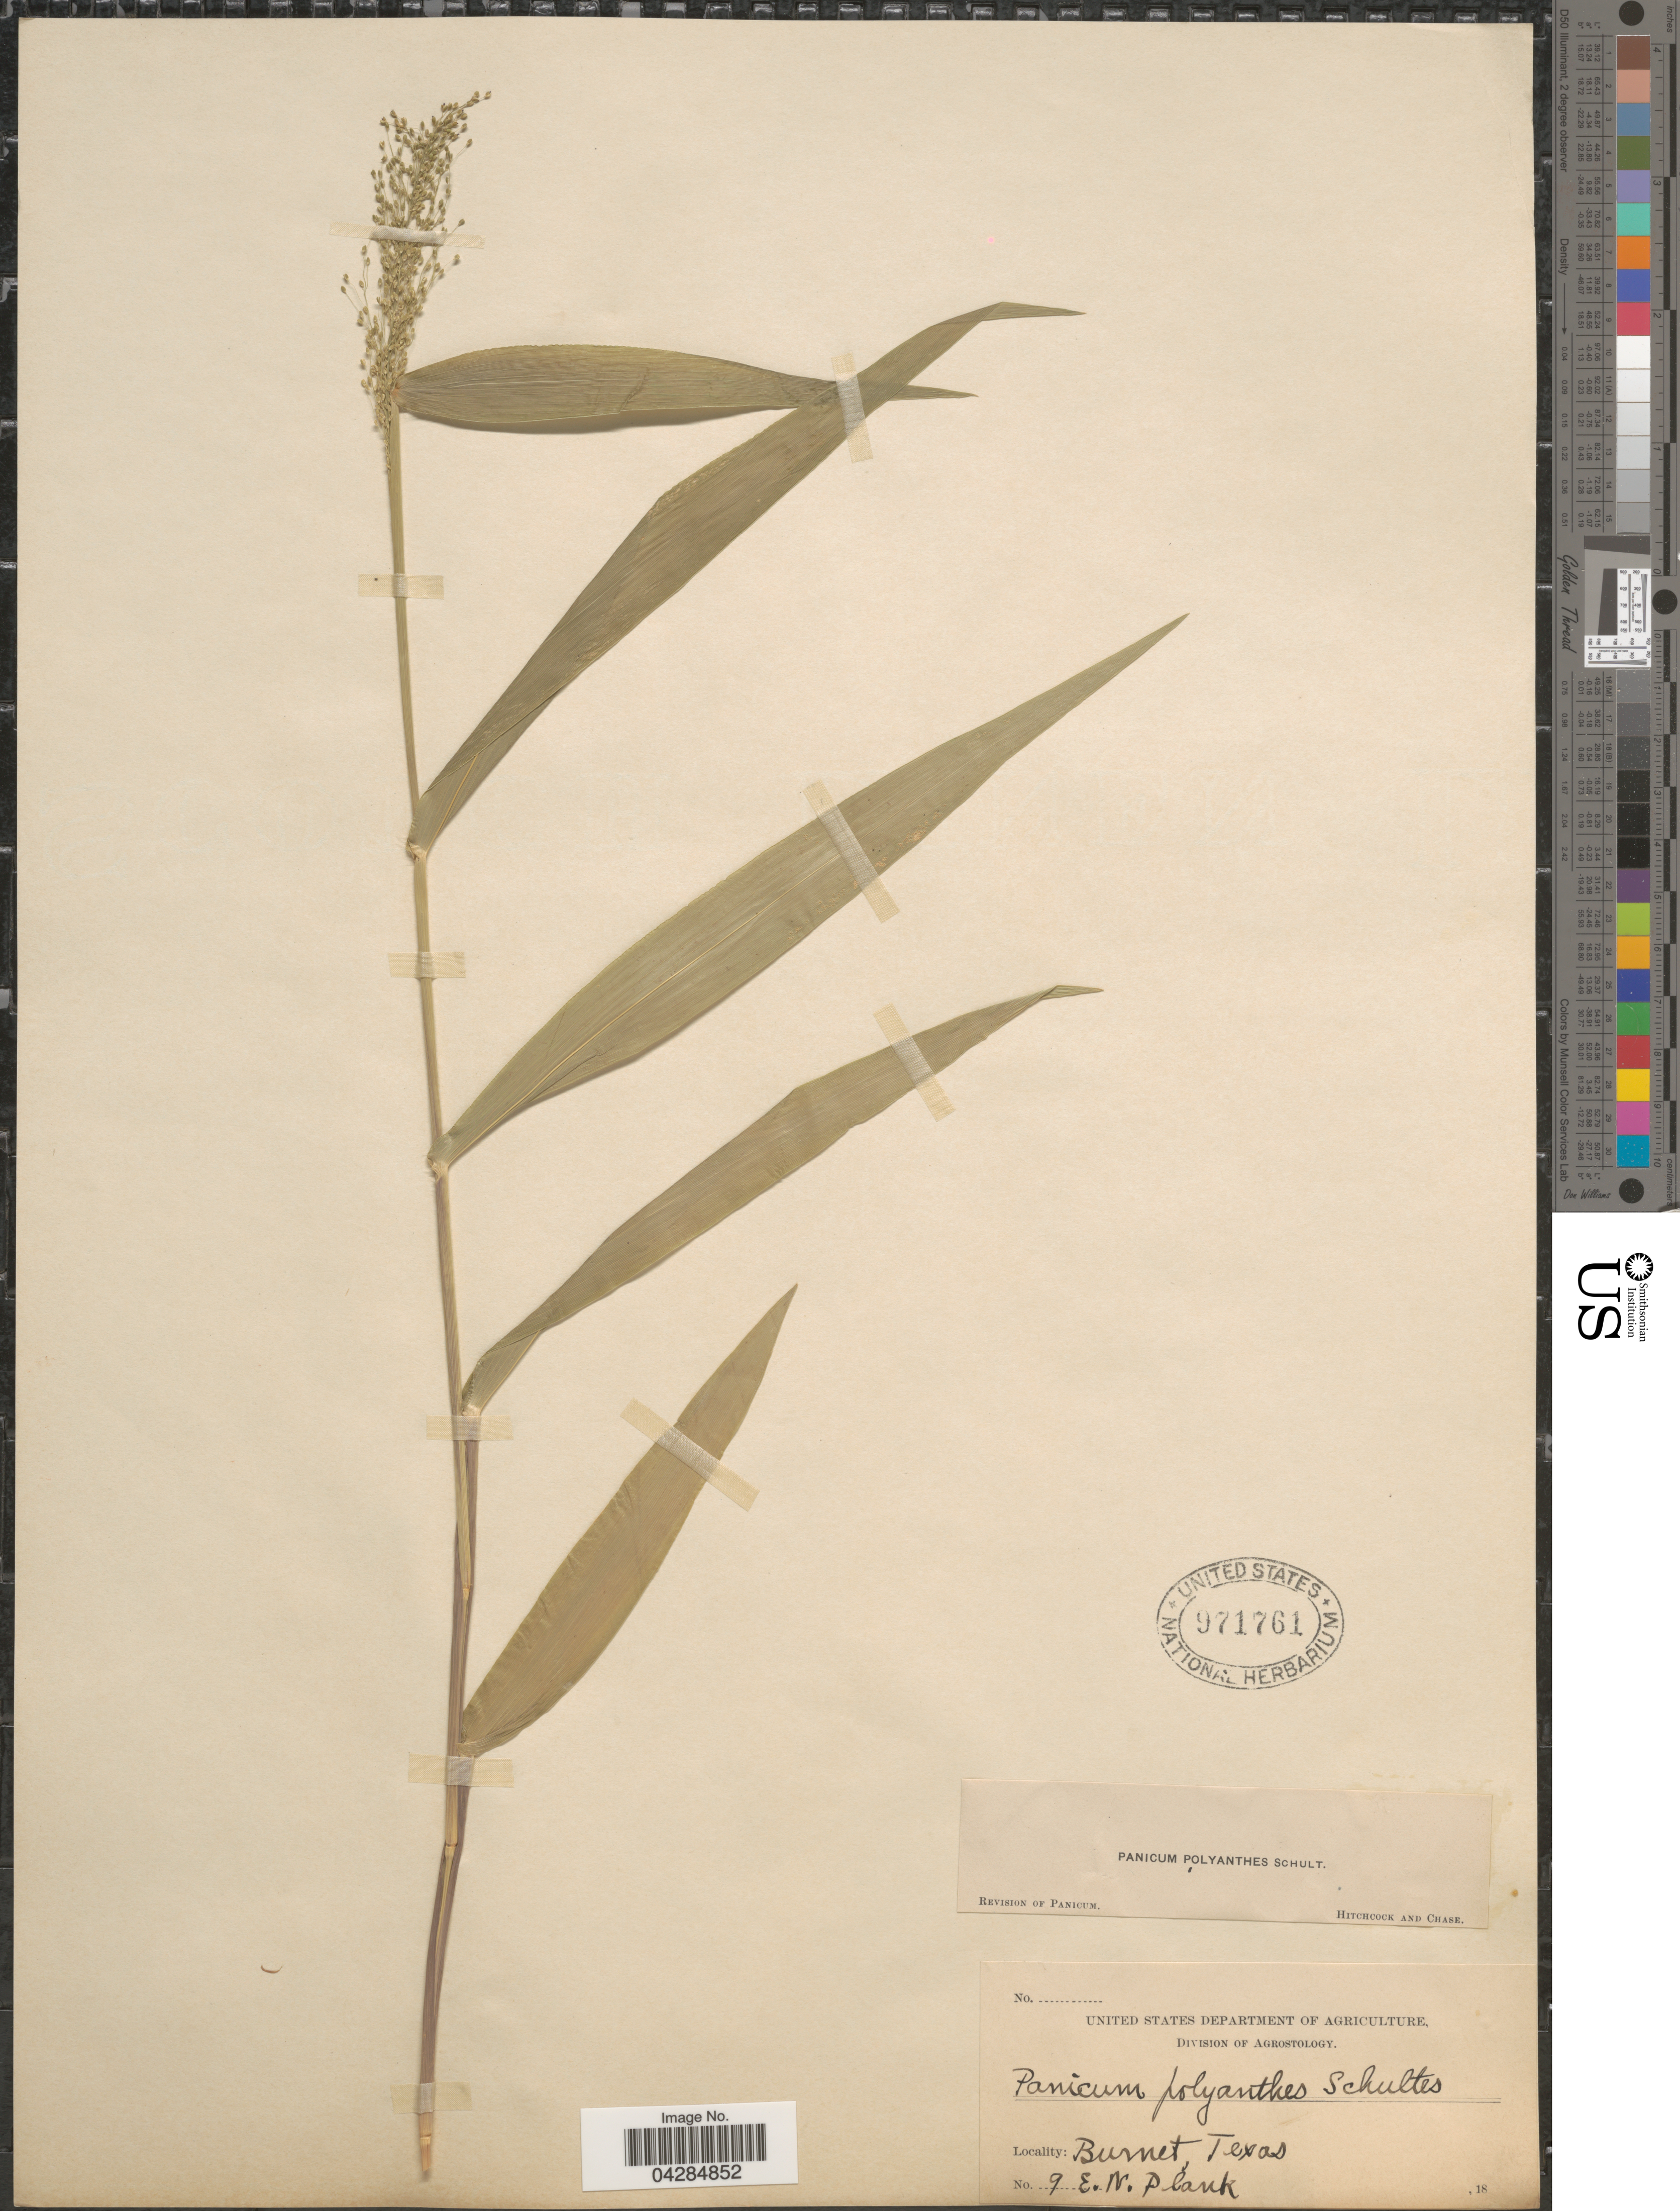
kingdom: Plantae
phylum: Tracheophyta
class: Liliopsida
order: Poales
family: Poaceae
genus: Dichanthelium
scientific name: Dichanthelium polyanthes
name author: (Schult.) Mohlenbr.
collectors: E. Plank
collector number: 9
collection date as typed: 18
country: United States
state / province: Texas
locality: Burnet.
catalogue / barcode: US 971761